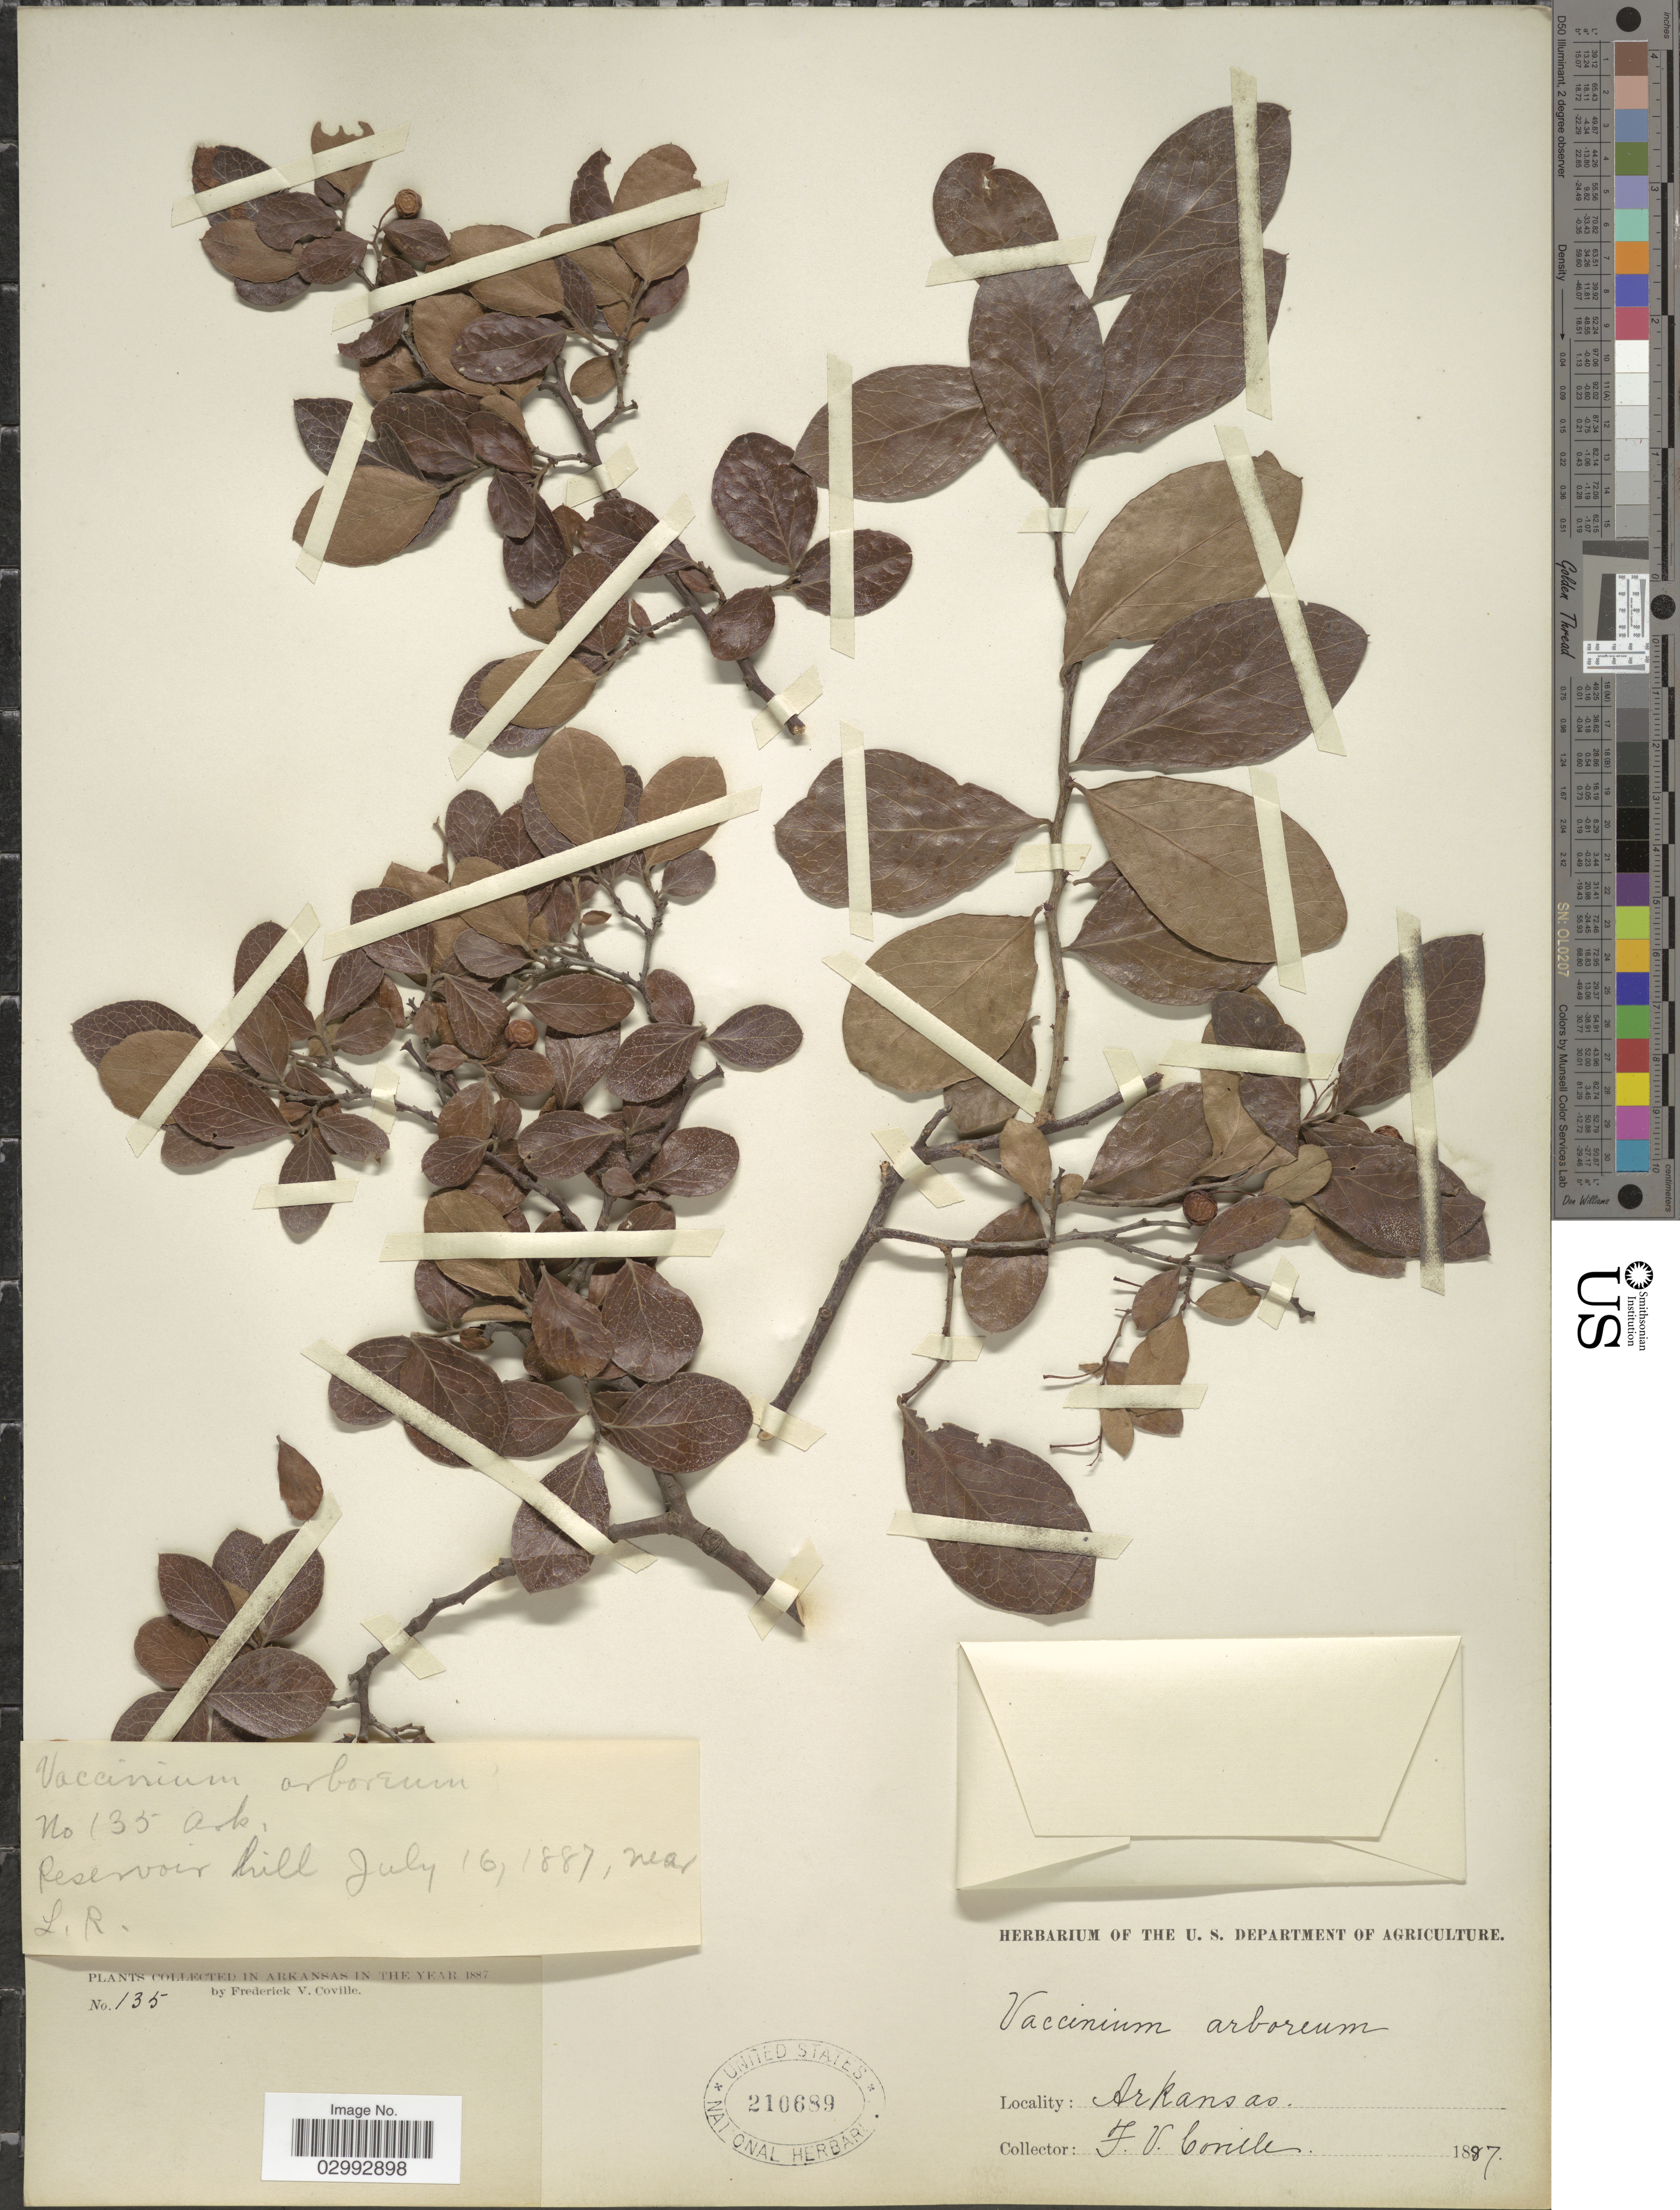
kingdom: Plantae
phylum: Tracheophyta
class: Magnoliopsida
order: Ericales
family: Ericaceae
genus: Batodendron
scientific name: Batodendron arboreum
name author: Nutt.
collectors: F. V. Coville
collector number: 135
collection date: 1887-07-16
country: United States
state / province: Arkansas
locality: Reservoir hill near L.R.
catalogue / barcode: US 210689